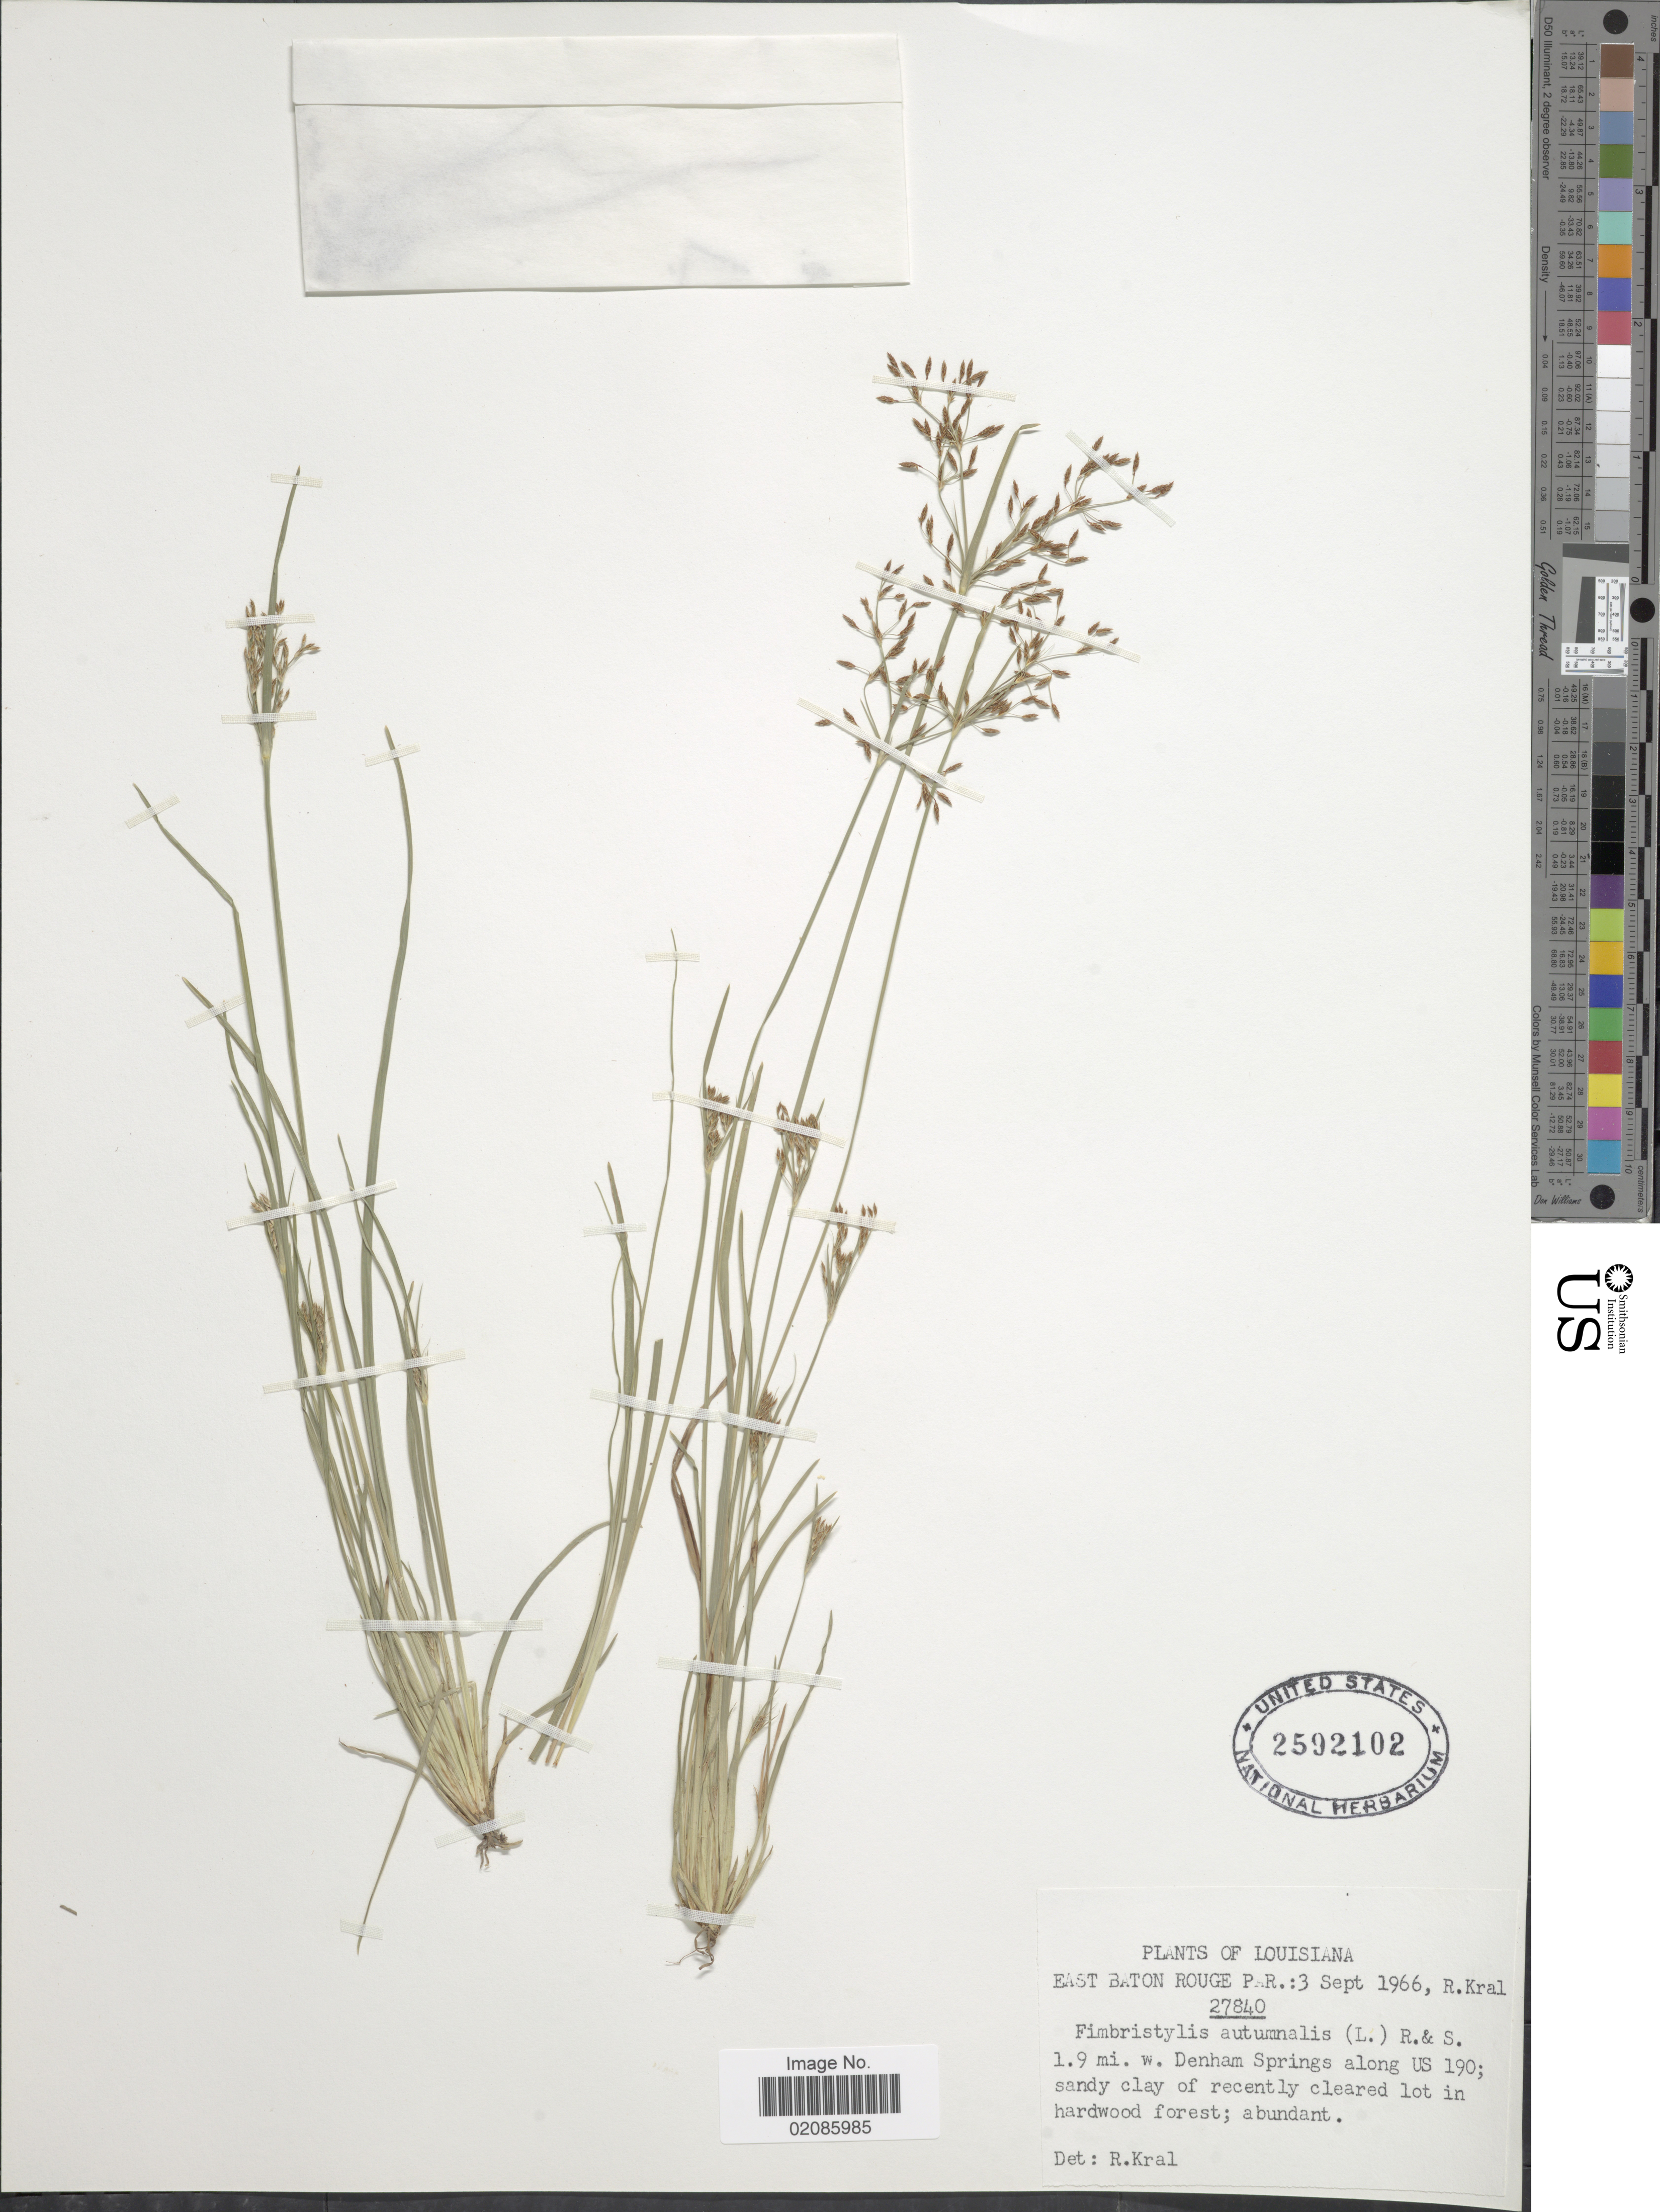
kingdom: Plantae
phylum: Tracheophyta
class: Liliopsida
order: Poales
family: Cyperaceae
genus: Fimbristylis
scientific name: Fimbristylis autumnalis (L.) Roem. & Schult.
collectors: R. Kral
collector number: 27840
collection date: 1966-09-03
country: United States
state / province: Louisiana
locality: East Baton Rouge Par. 1.9 mi. w. Denham Springs along US 190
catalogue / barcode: US 2592102